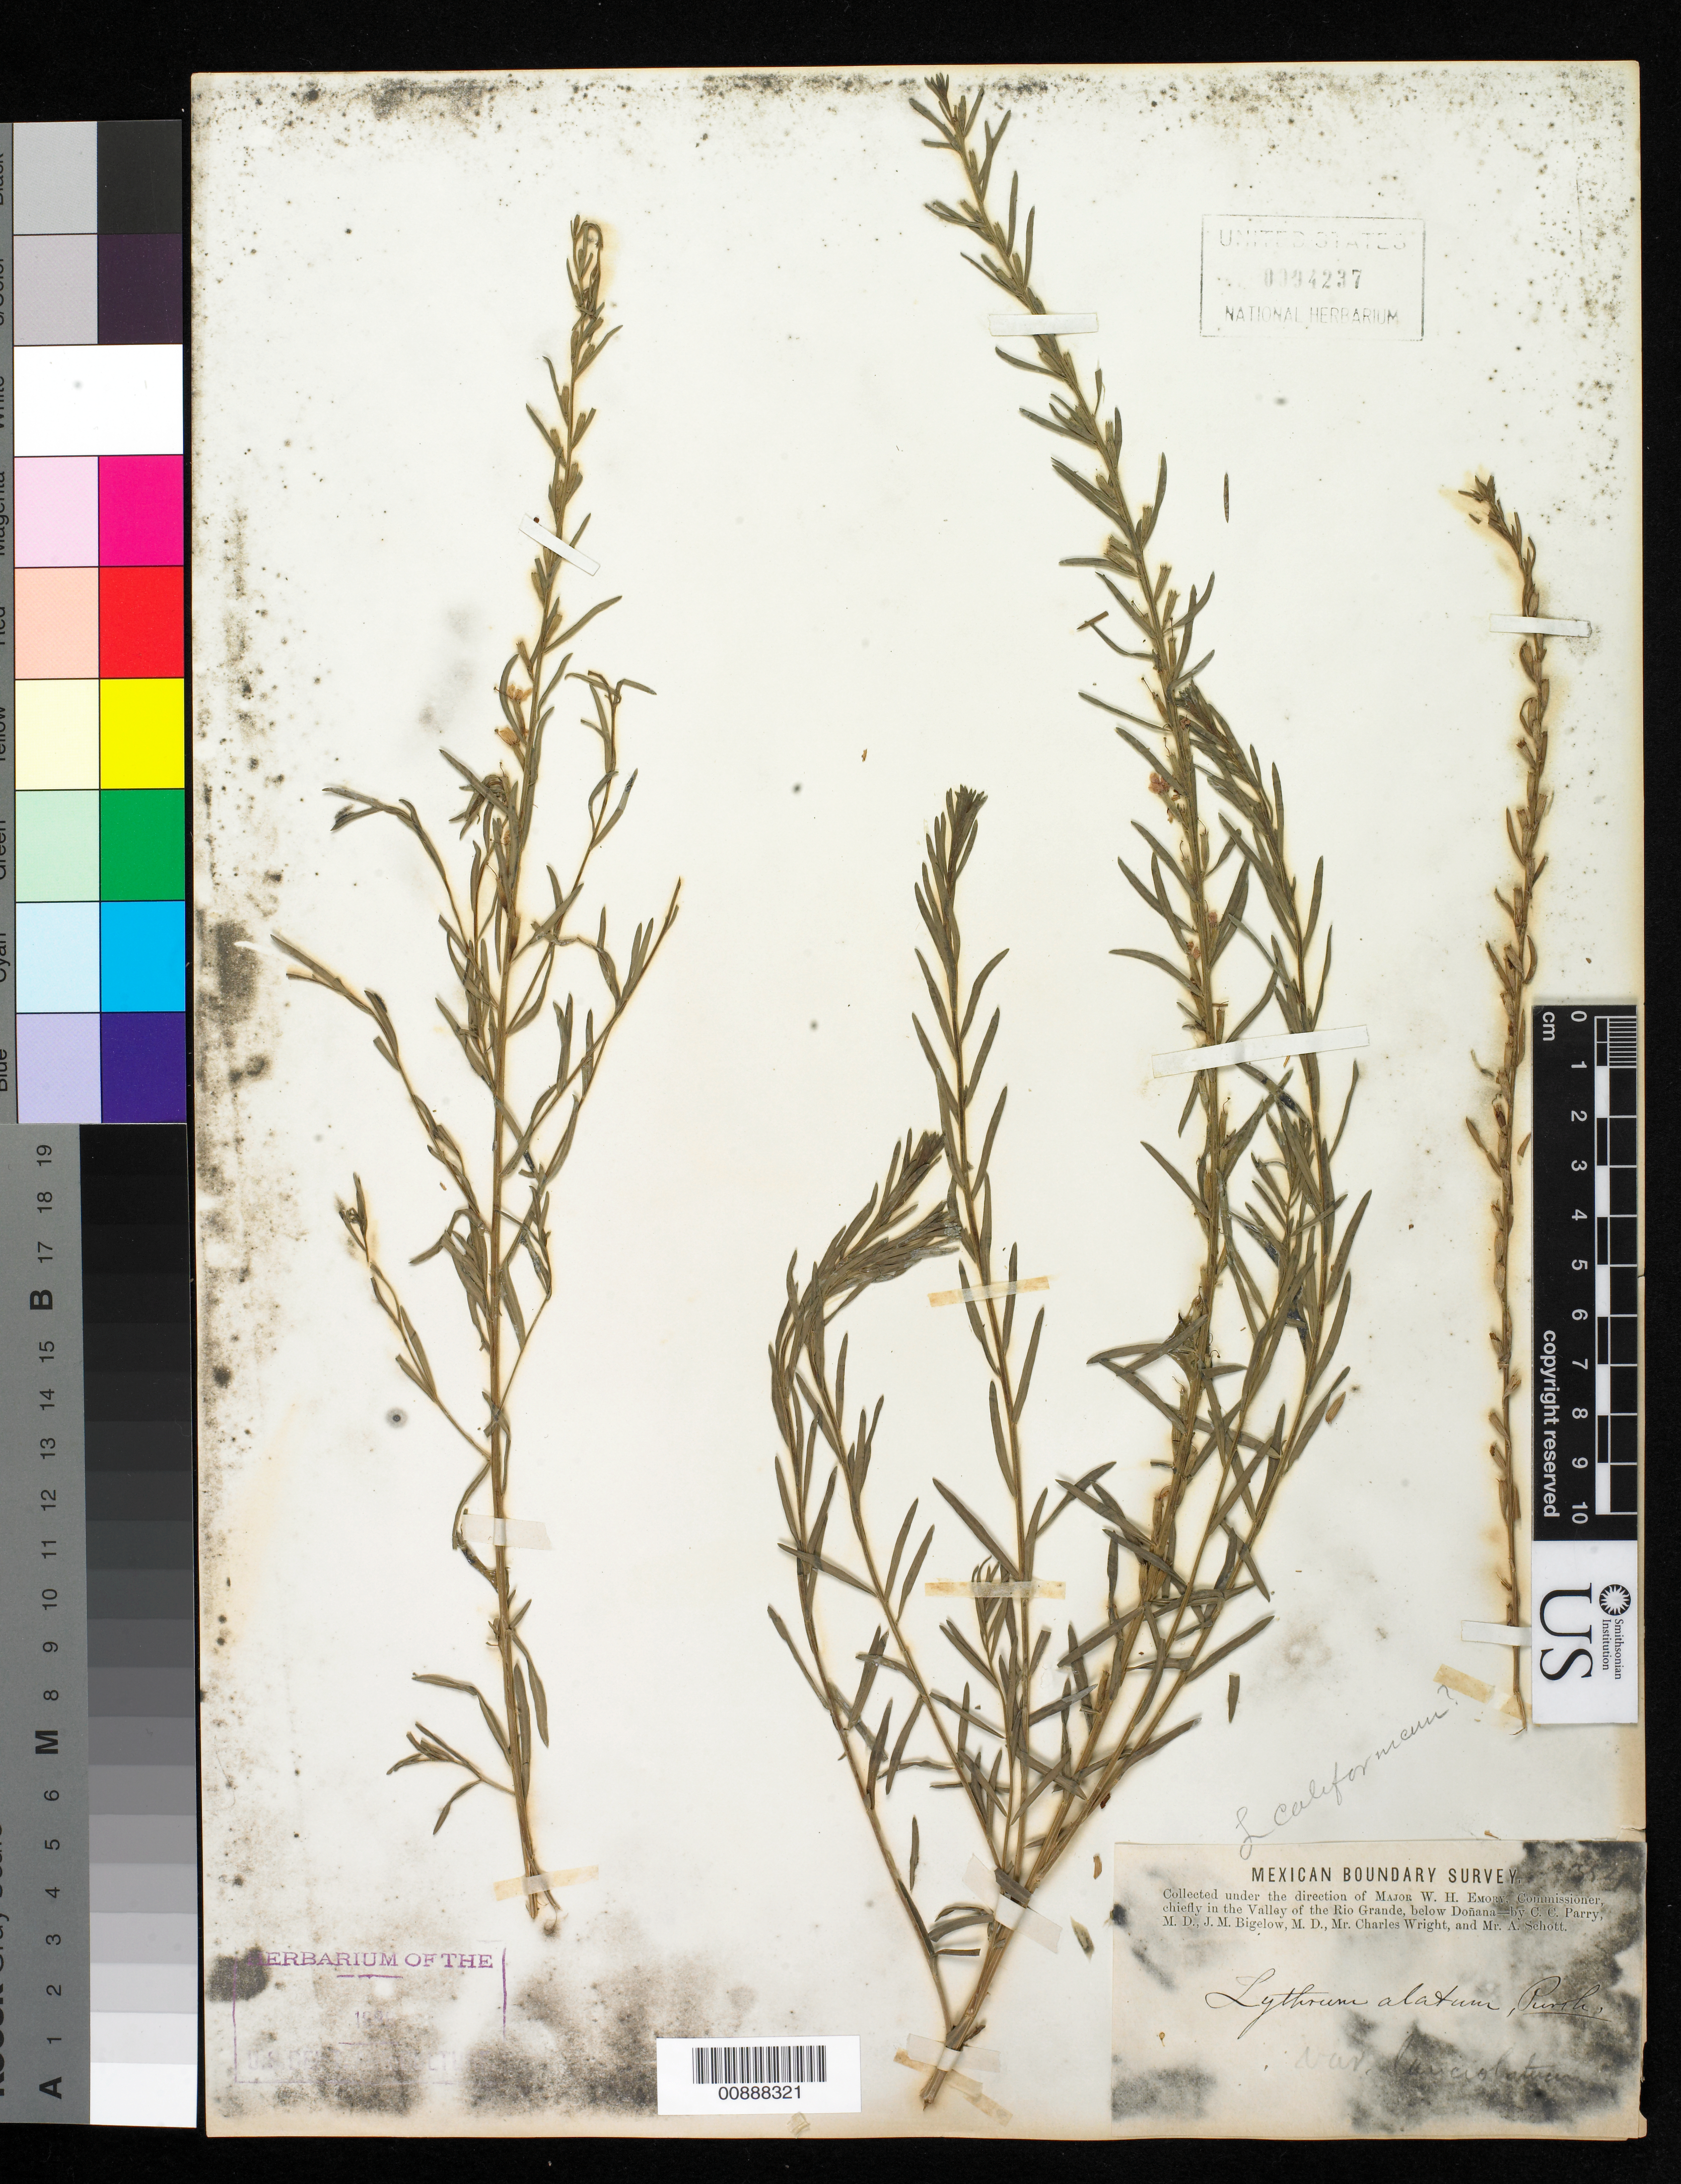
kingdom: Plantae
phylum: Tracheophyta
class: Magnoliopsida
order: Myrtales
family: Lythraceae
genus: Lythrum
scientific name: Lythrum californicum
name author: Torr. & A. Gray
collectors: C. C. Parry, J. M. Bigelow, C. Wright & A. C. V. Schott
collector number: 1354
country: United States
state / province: New Mexico / Texas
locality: Valley of the Rio Grande, below Doñana.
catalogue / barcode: US 94237